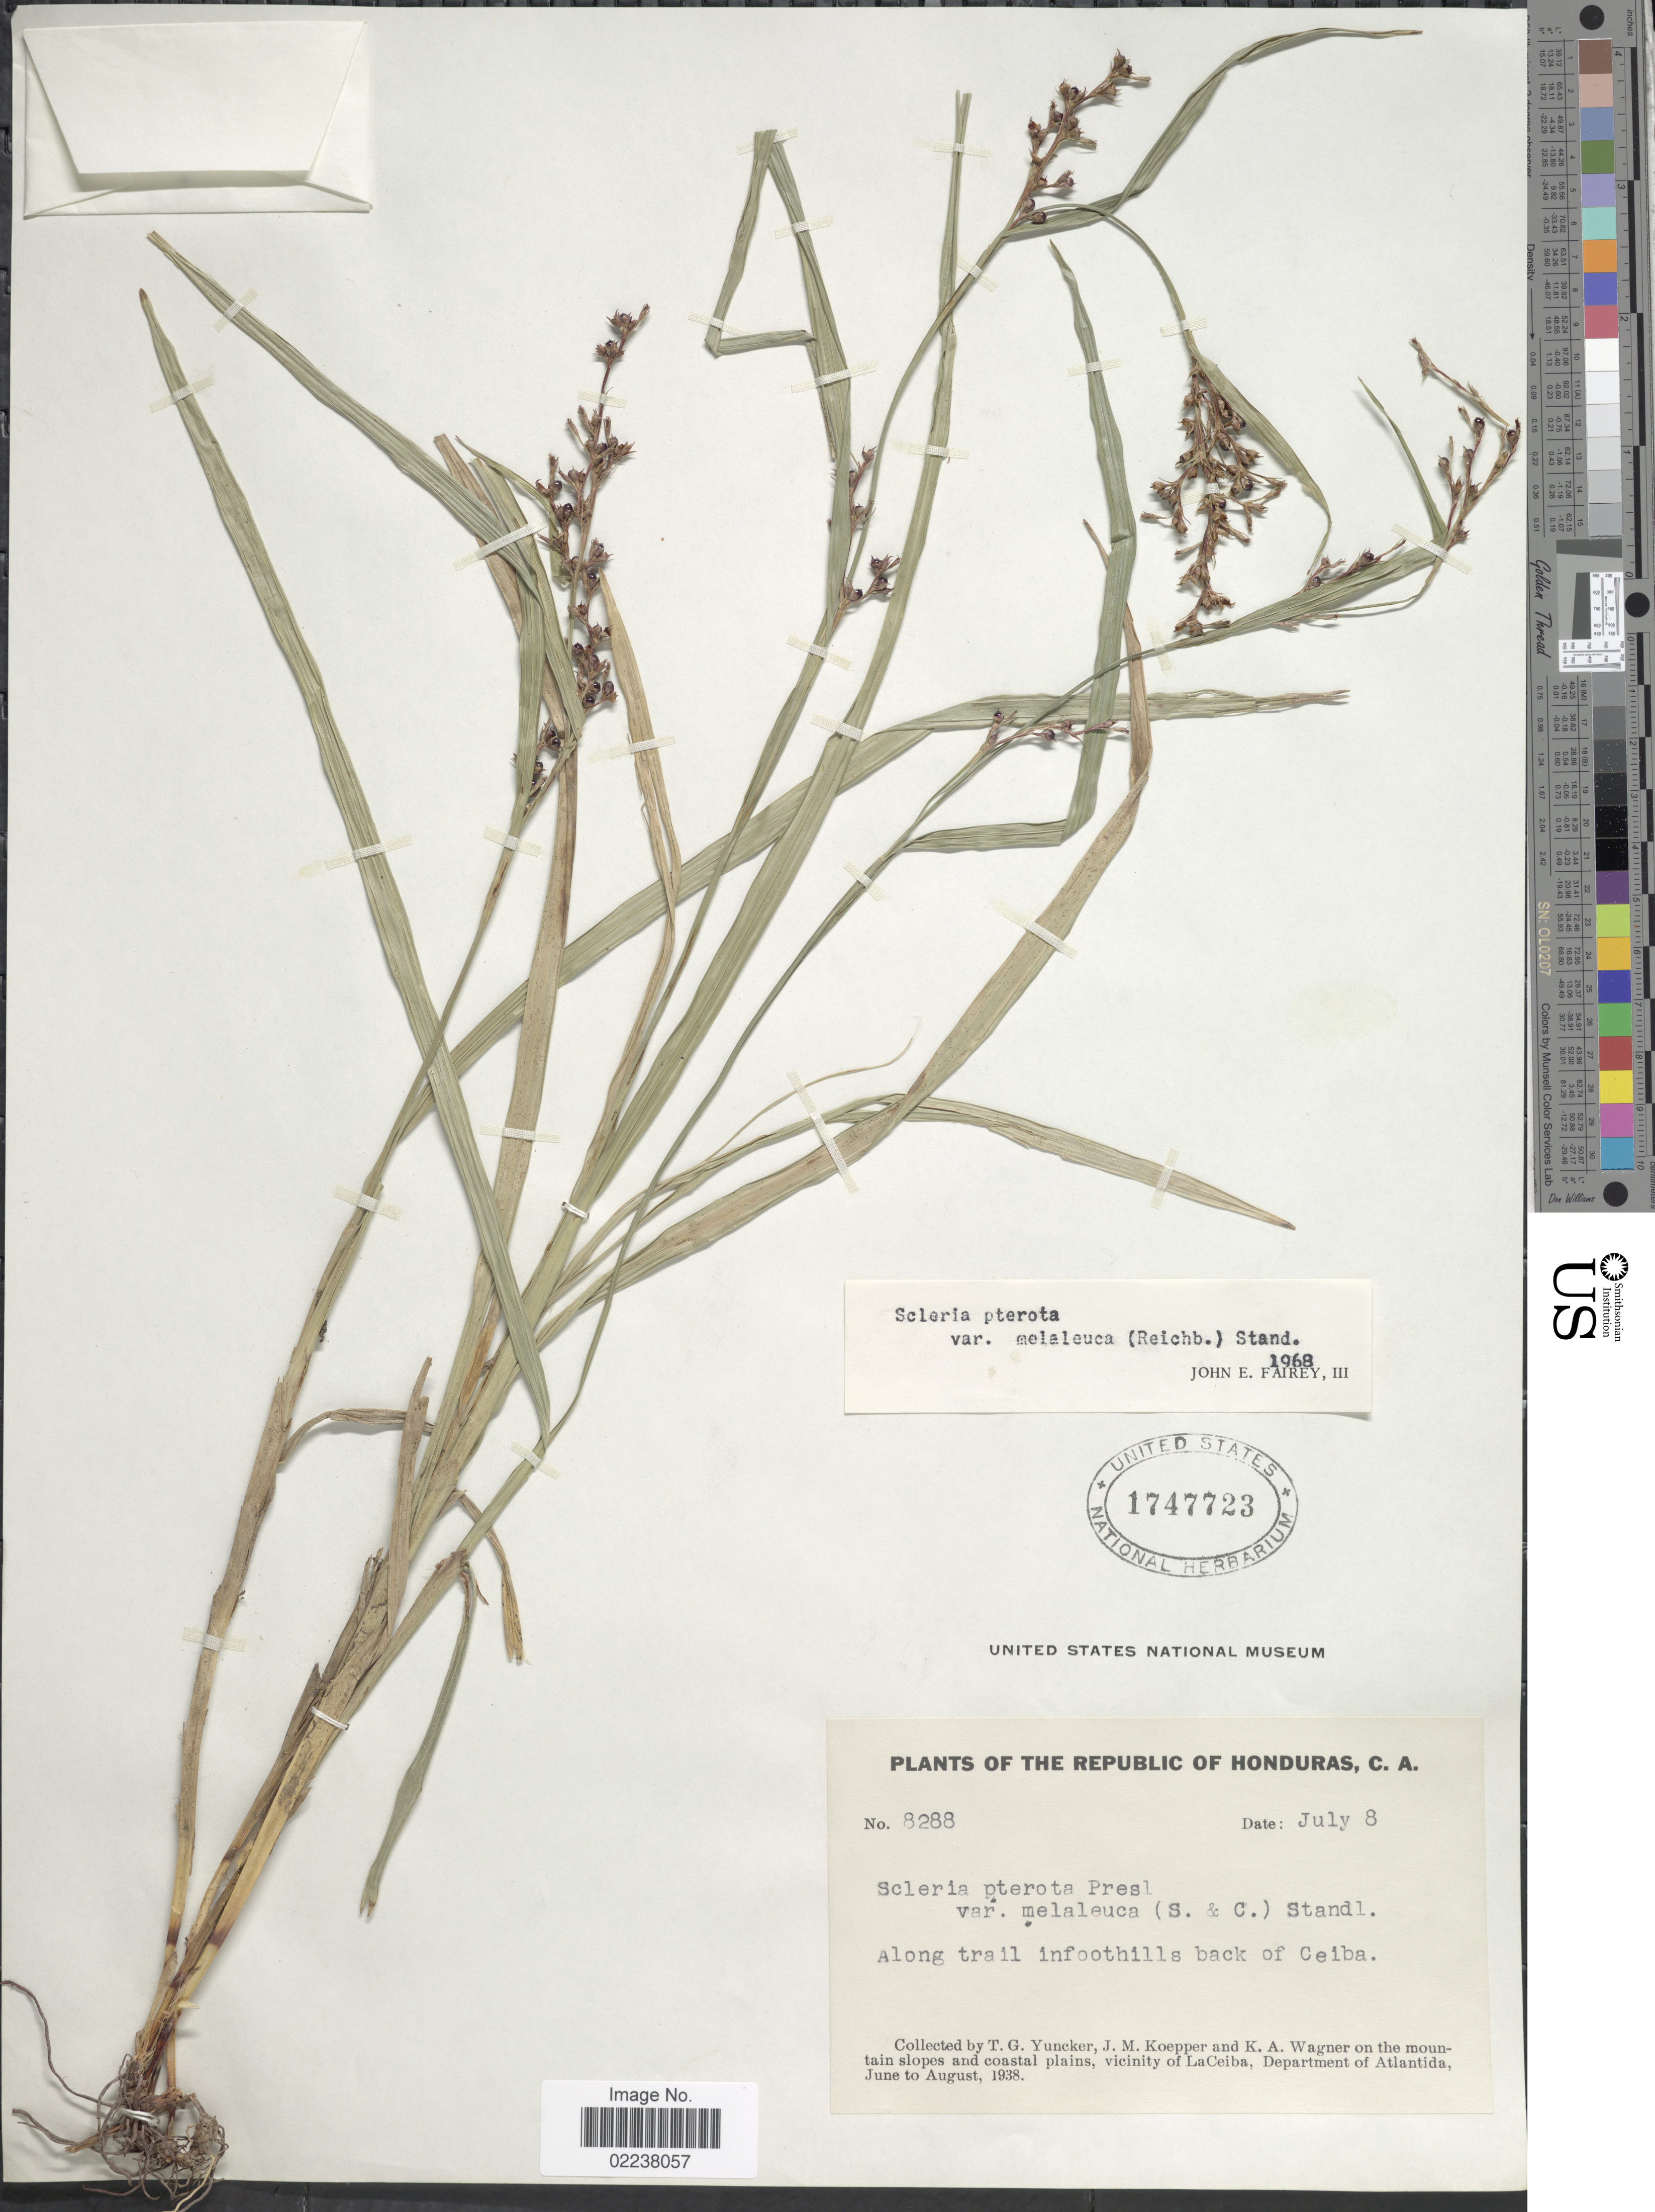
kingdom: Plantae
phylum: Tracheophyta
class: Liliopsida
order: Poales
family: Cyperaceae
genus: Scleria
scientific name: Scleria gaertneri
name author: Raddi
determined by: Strong, Mark T., (BOT), Smithsonian Institution - National Museum of Natural History (UNITED STATES)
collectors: T. G. Yuncker, J. M. Koepper & K. A. Wagner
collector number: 8288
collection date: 1938-07-08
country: Honduras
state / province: Atlántida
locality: On the mountain slopes and coastal plains, vicinity of LaCeiba, Along trail in foothills back of Ceiba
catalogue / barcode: US 1747723